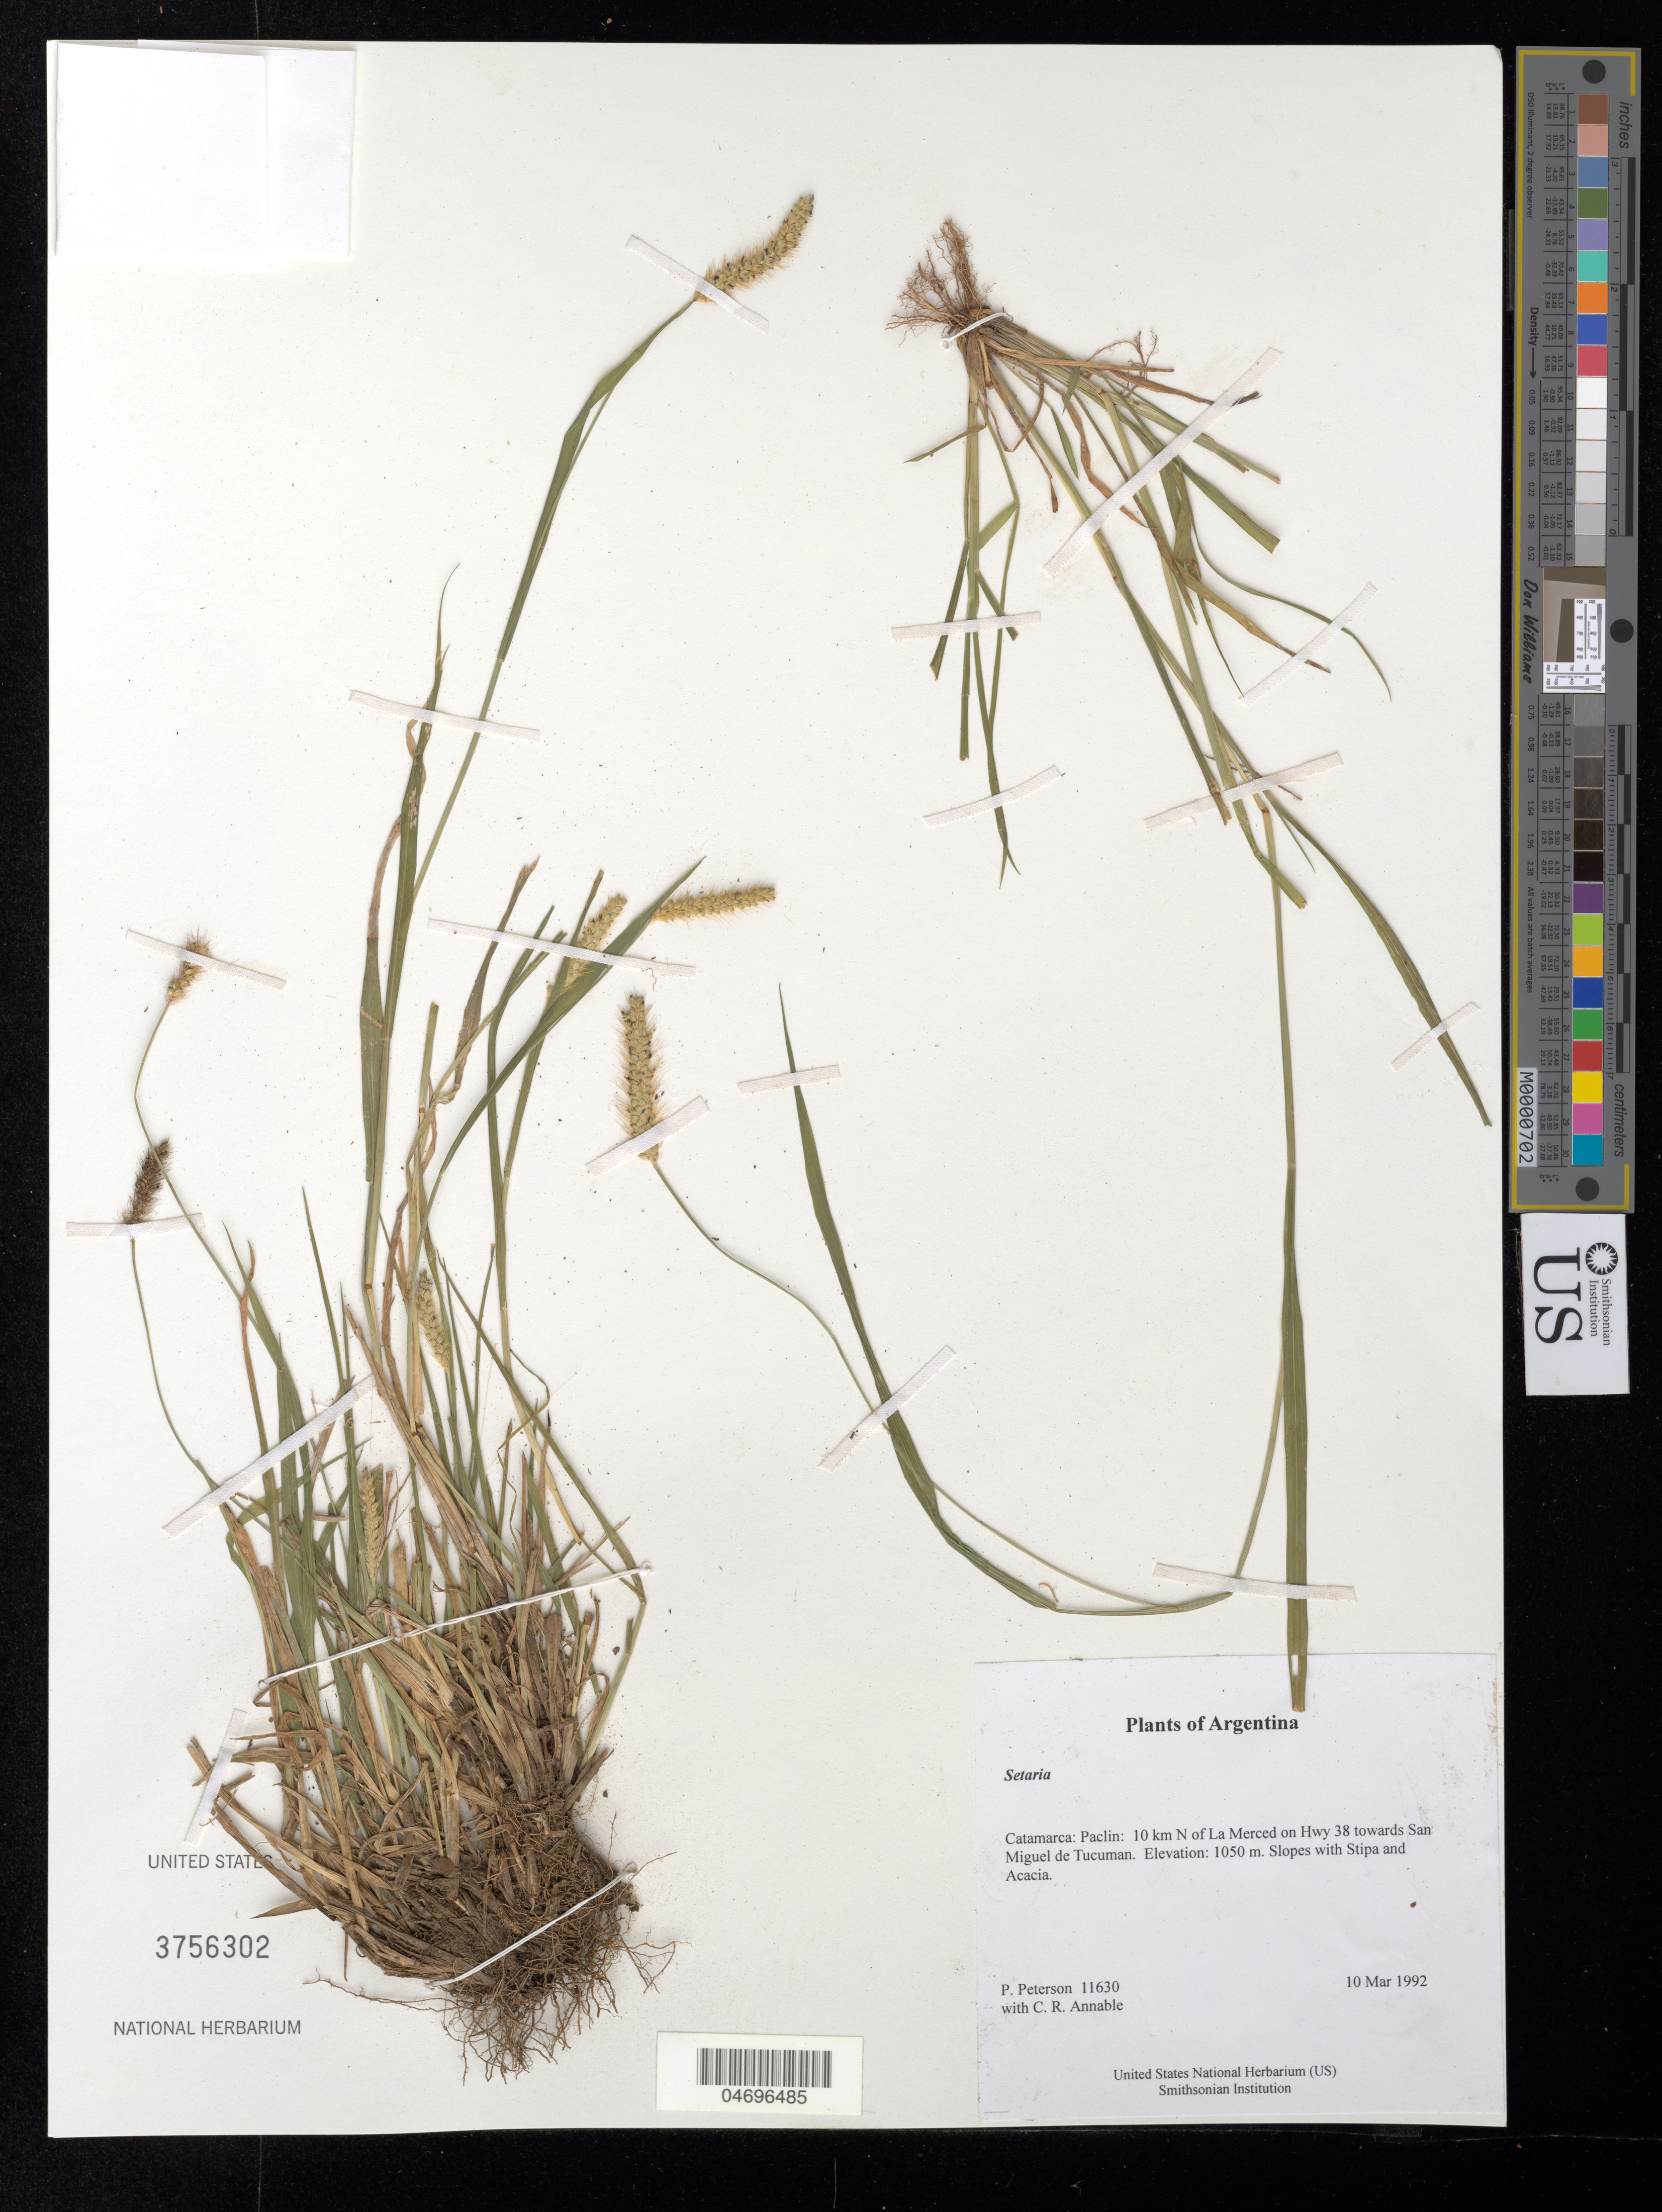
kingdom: Plantae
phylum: Tracheophyta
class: Liliopsida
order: Poales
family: Poaceae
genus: Setaria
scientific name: Setaria sp.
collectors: P. M. Peterson & C. R. Annable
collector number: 11630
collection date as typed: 10 Mar 1992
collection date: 1992-03-10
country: Argentina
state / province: Catamarca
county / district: Paclin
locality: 10 km N of La Merced on Hwy 38 towards San Miguel de Tucuman.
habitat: Slopes with Stipa and Acacia.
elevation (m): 1050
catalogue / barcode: US 3756302